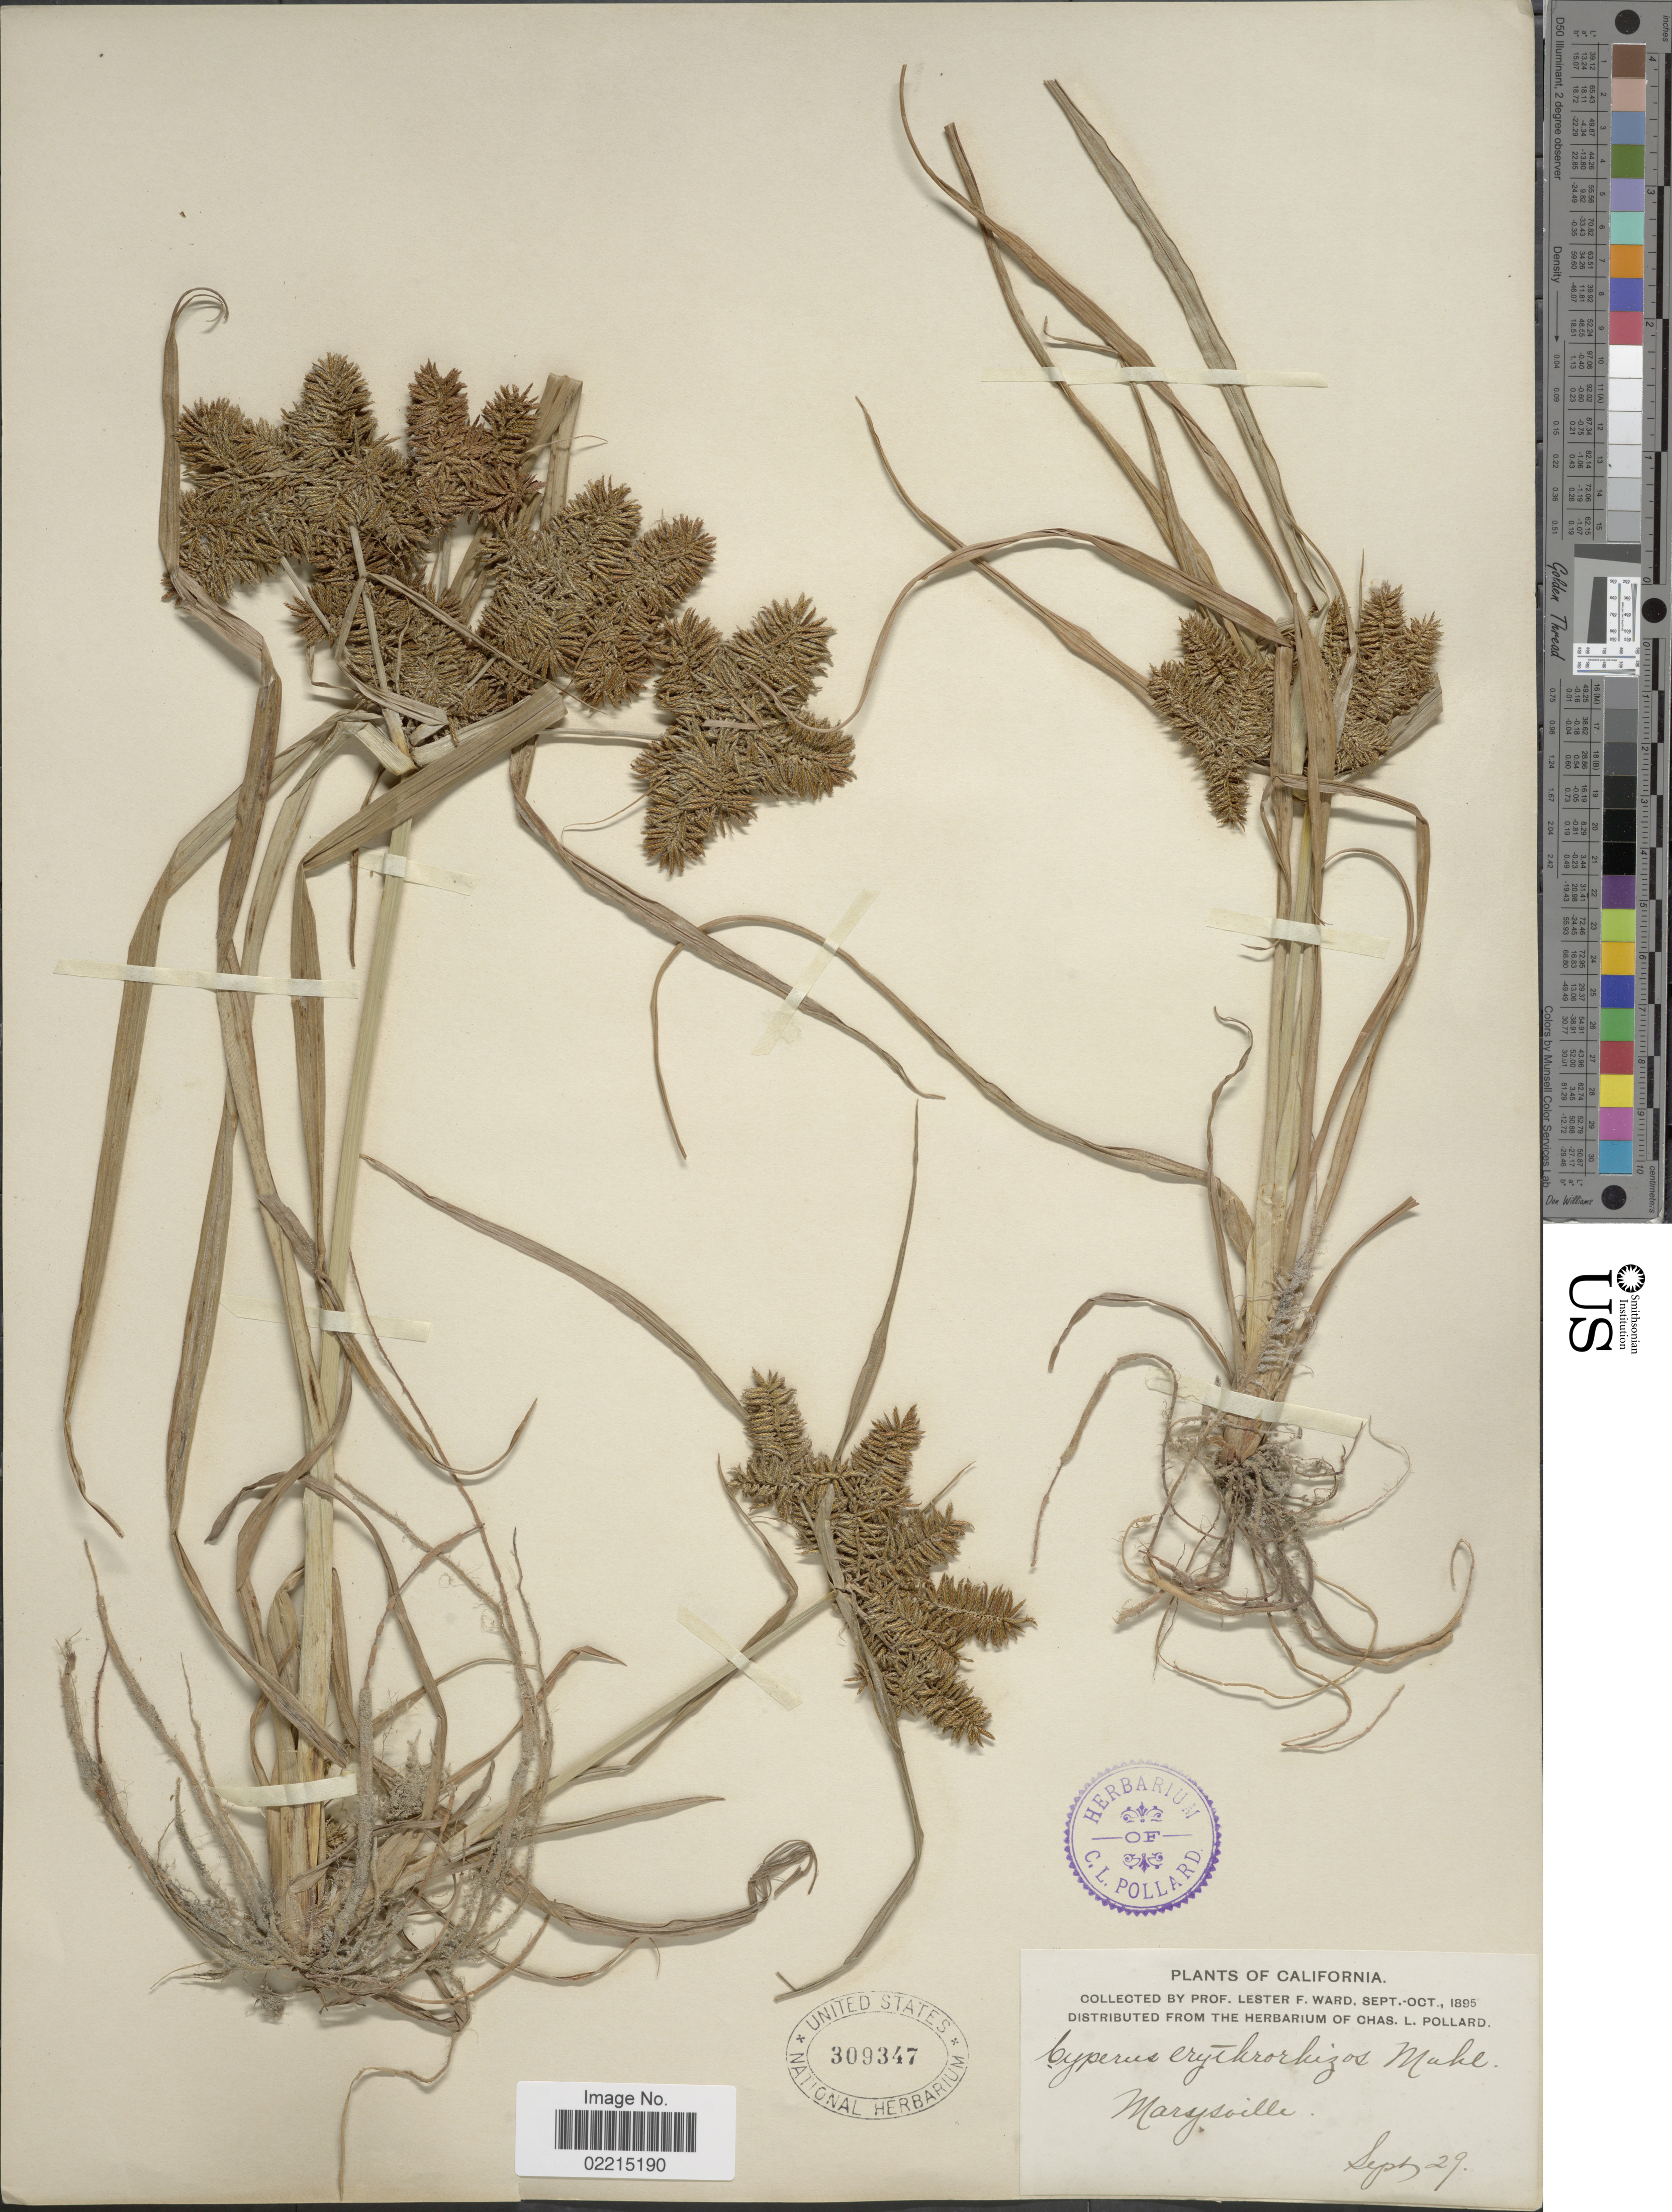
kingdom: Plantae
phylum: Tracheophyta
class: Liliopsida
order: Poales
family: Cyperaceae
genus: Cyperus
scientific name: Cyperus erythrorhizos Muhl.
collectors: L. F. Ward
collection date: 1895-09-29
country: United States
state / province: California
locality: Marysville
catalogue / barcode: US 309347